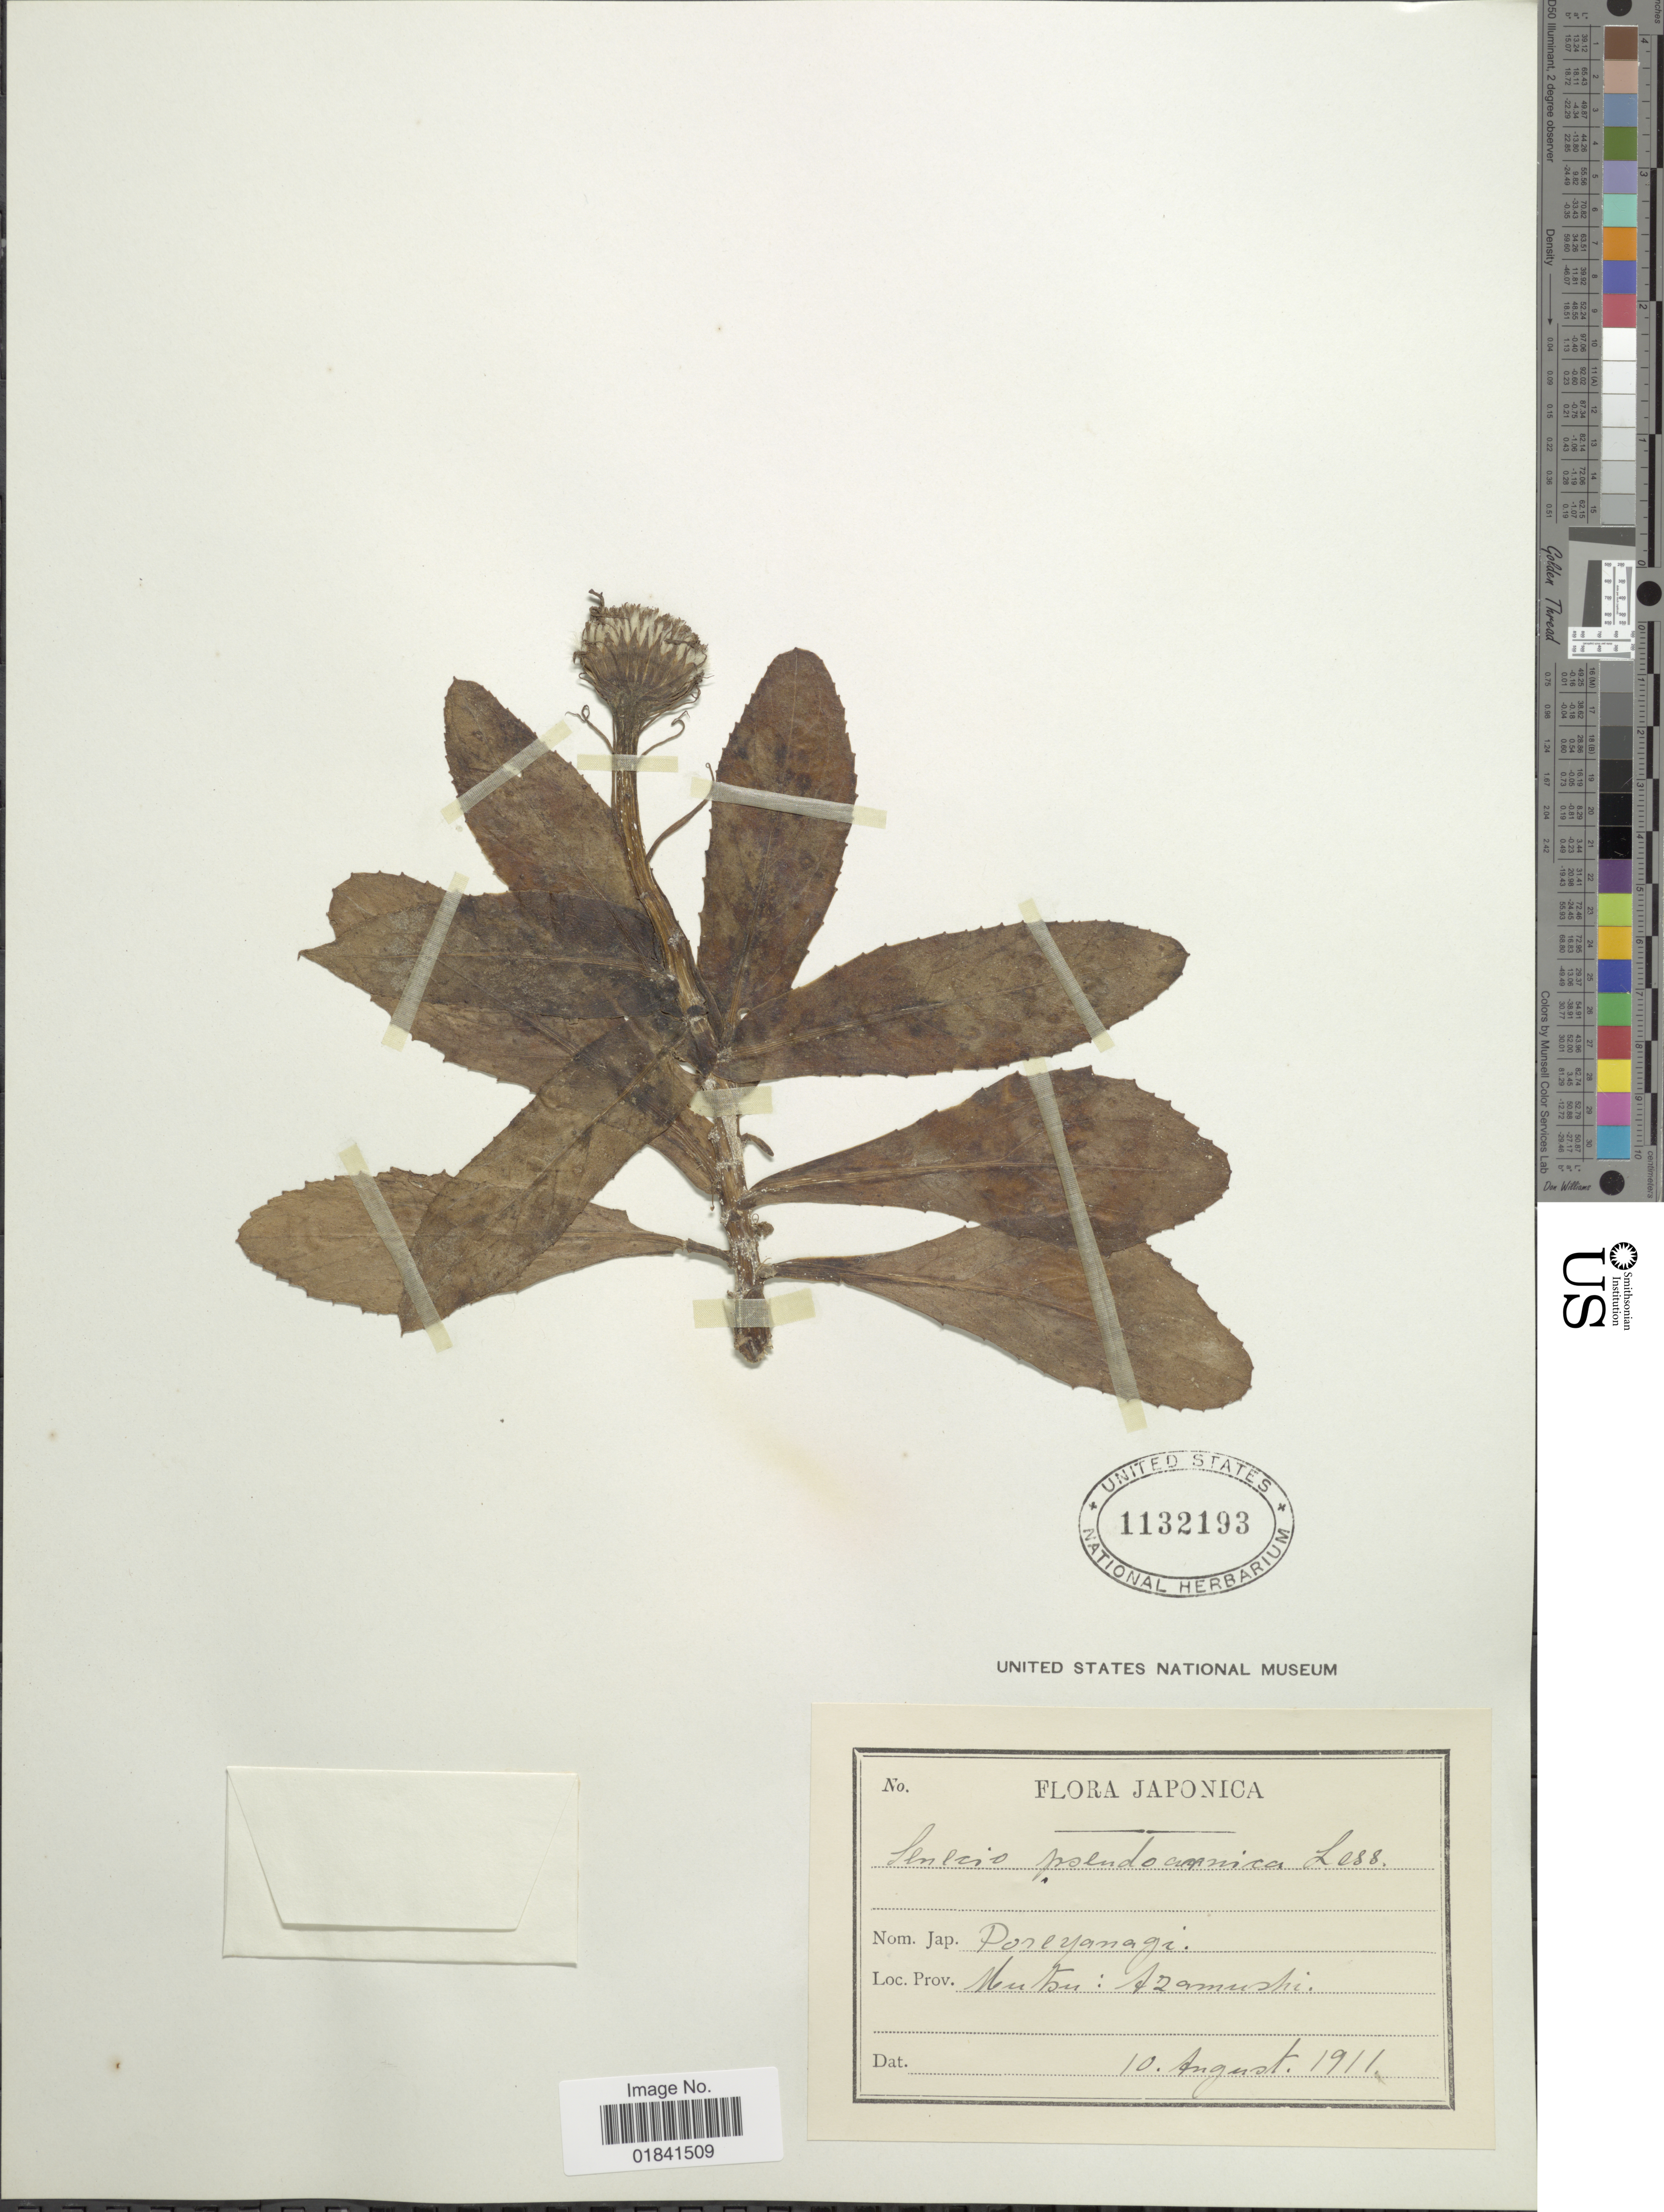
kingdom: Plantae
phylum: Tracheophyta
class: Magnoliopsida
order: Asterales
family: Asteraceae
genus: Senecio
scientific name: Senecio pseudoarnica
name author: Less.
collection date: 1911-08-10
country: Japan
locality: Mutsu: Asamushi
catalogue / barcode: US 1132193